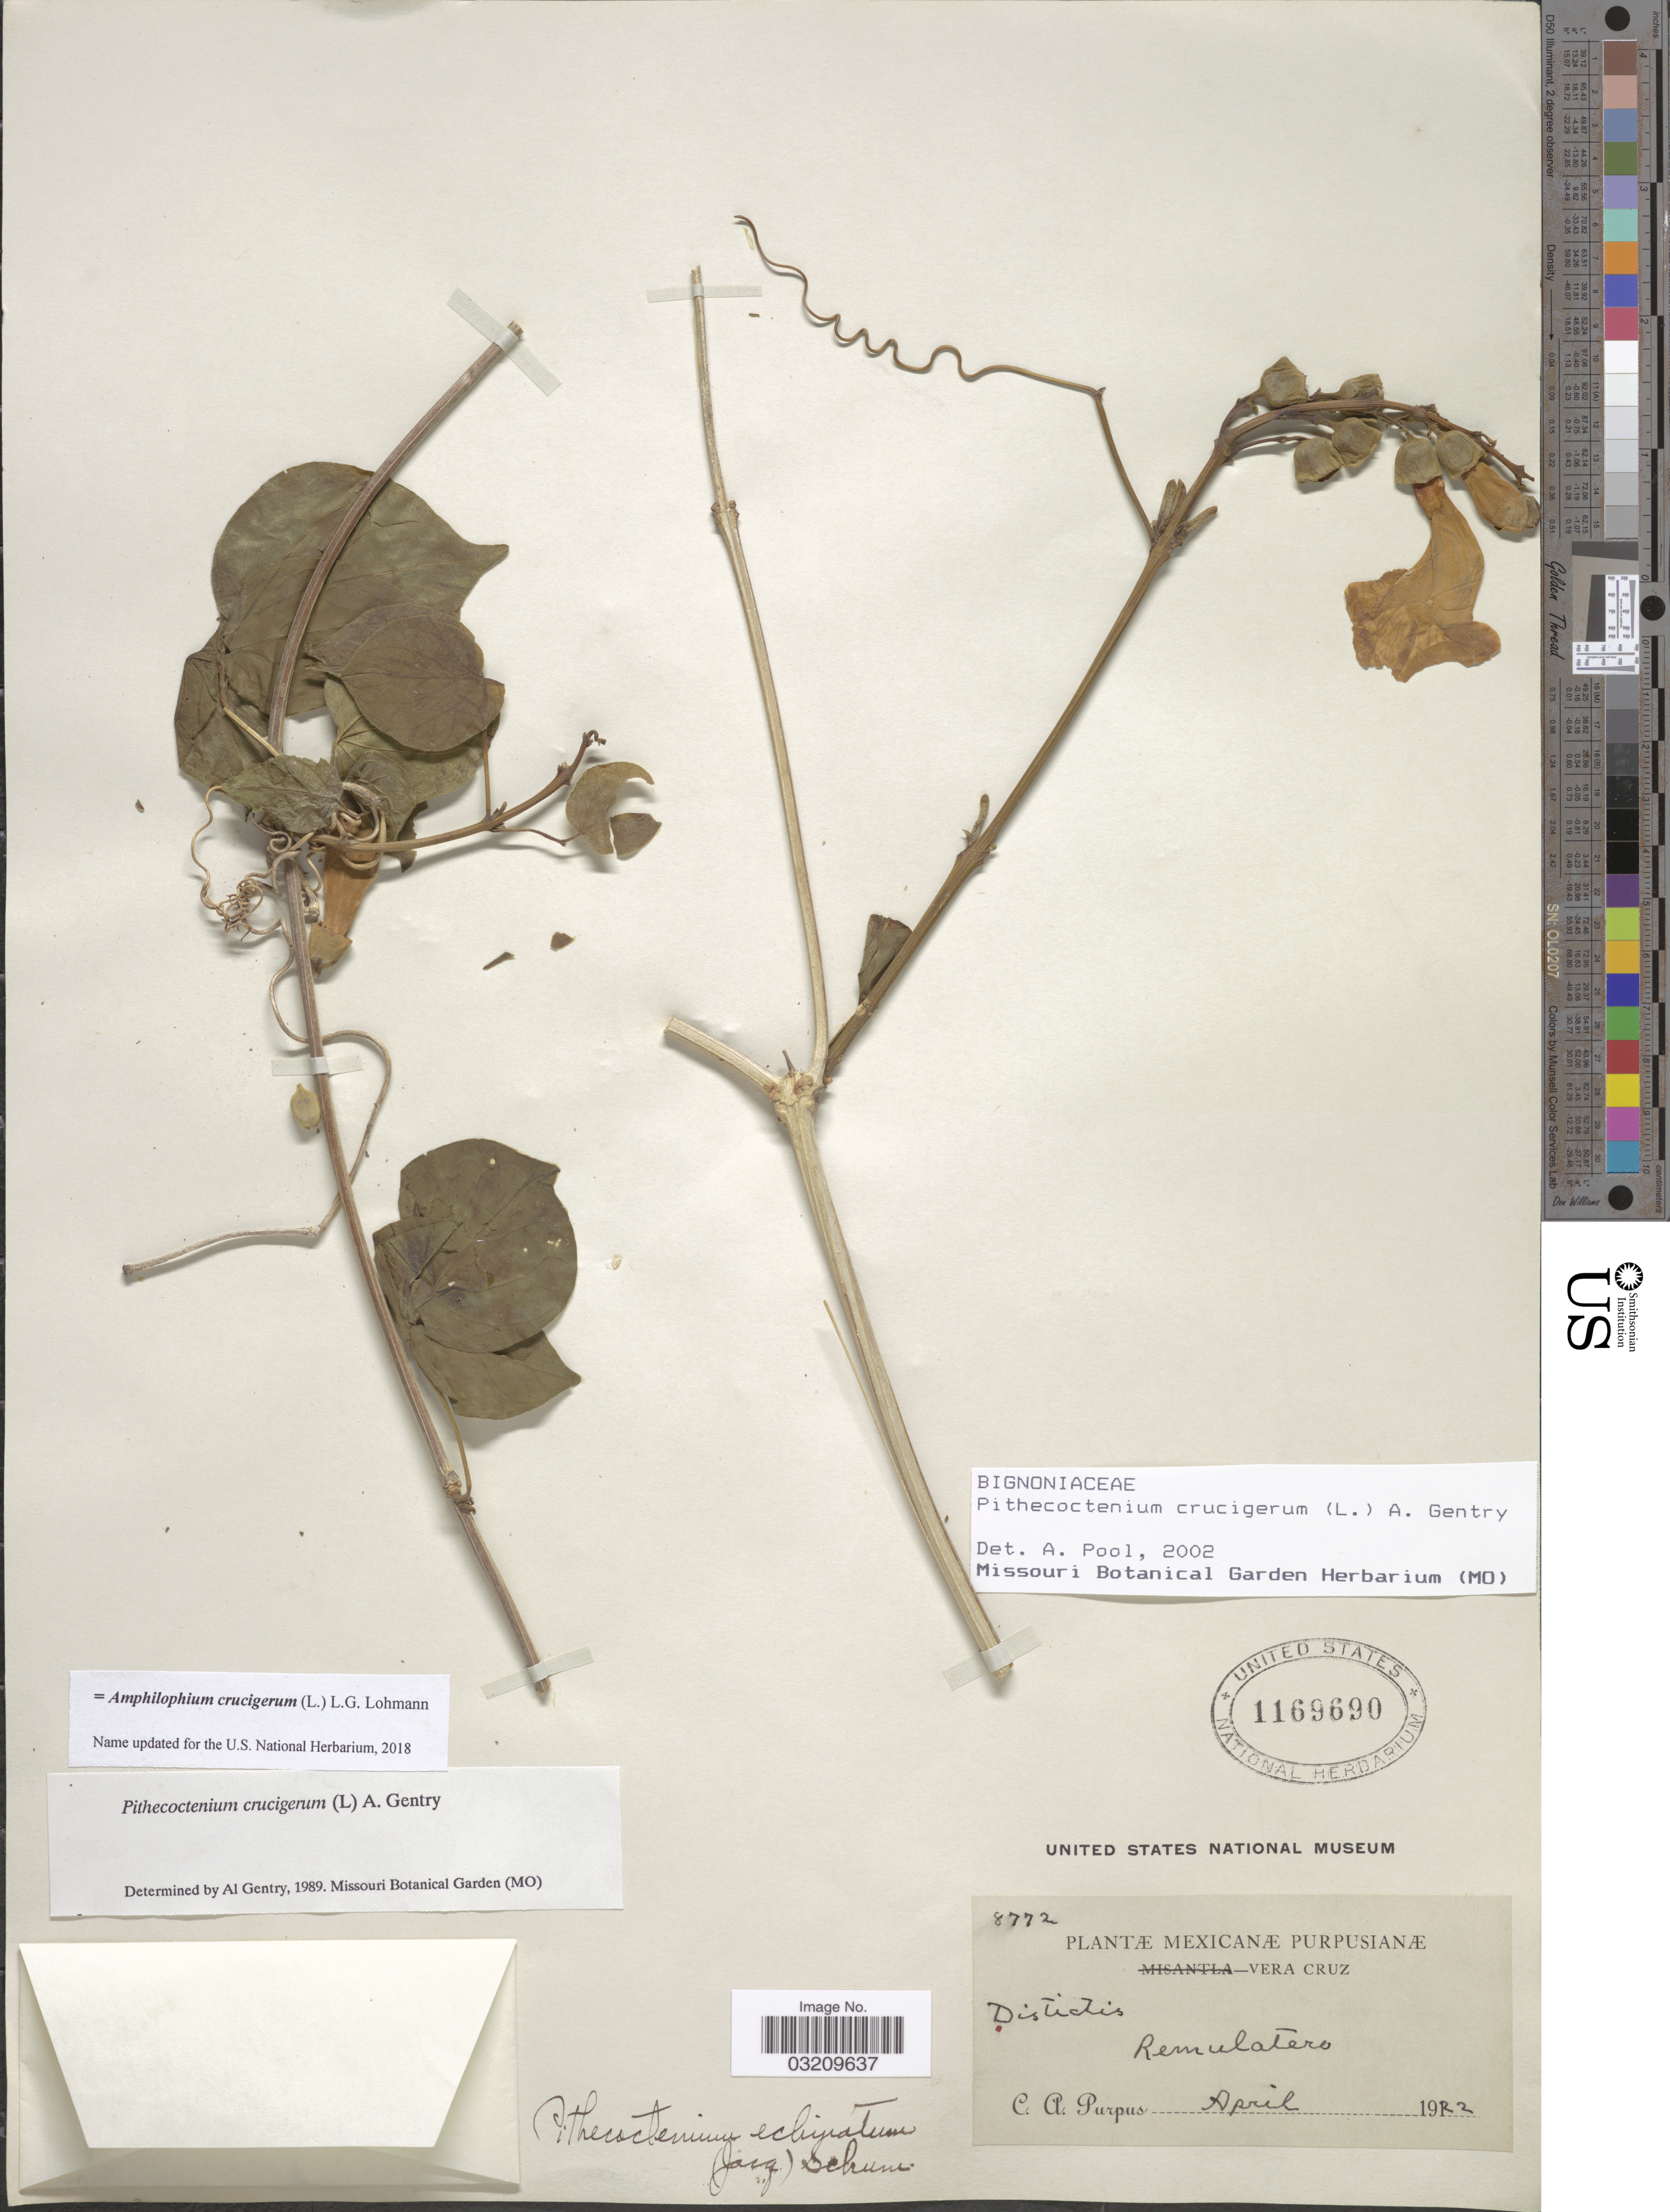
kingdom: Plantae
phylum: Tracheophyta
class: Magnoliopsida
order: Lamiales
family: Bignoniaceae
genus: Amphilophium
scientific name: Amphilophium crucigerum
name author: (L.) L.G. Lohmann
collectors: C. A. Purpus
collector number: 8772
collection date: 1922-04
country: Mexico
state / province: Veracruz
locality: Vera Cruz.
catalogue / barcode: US 1169690